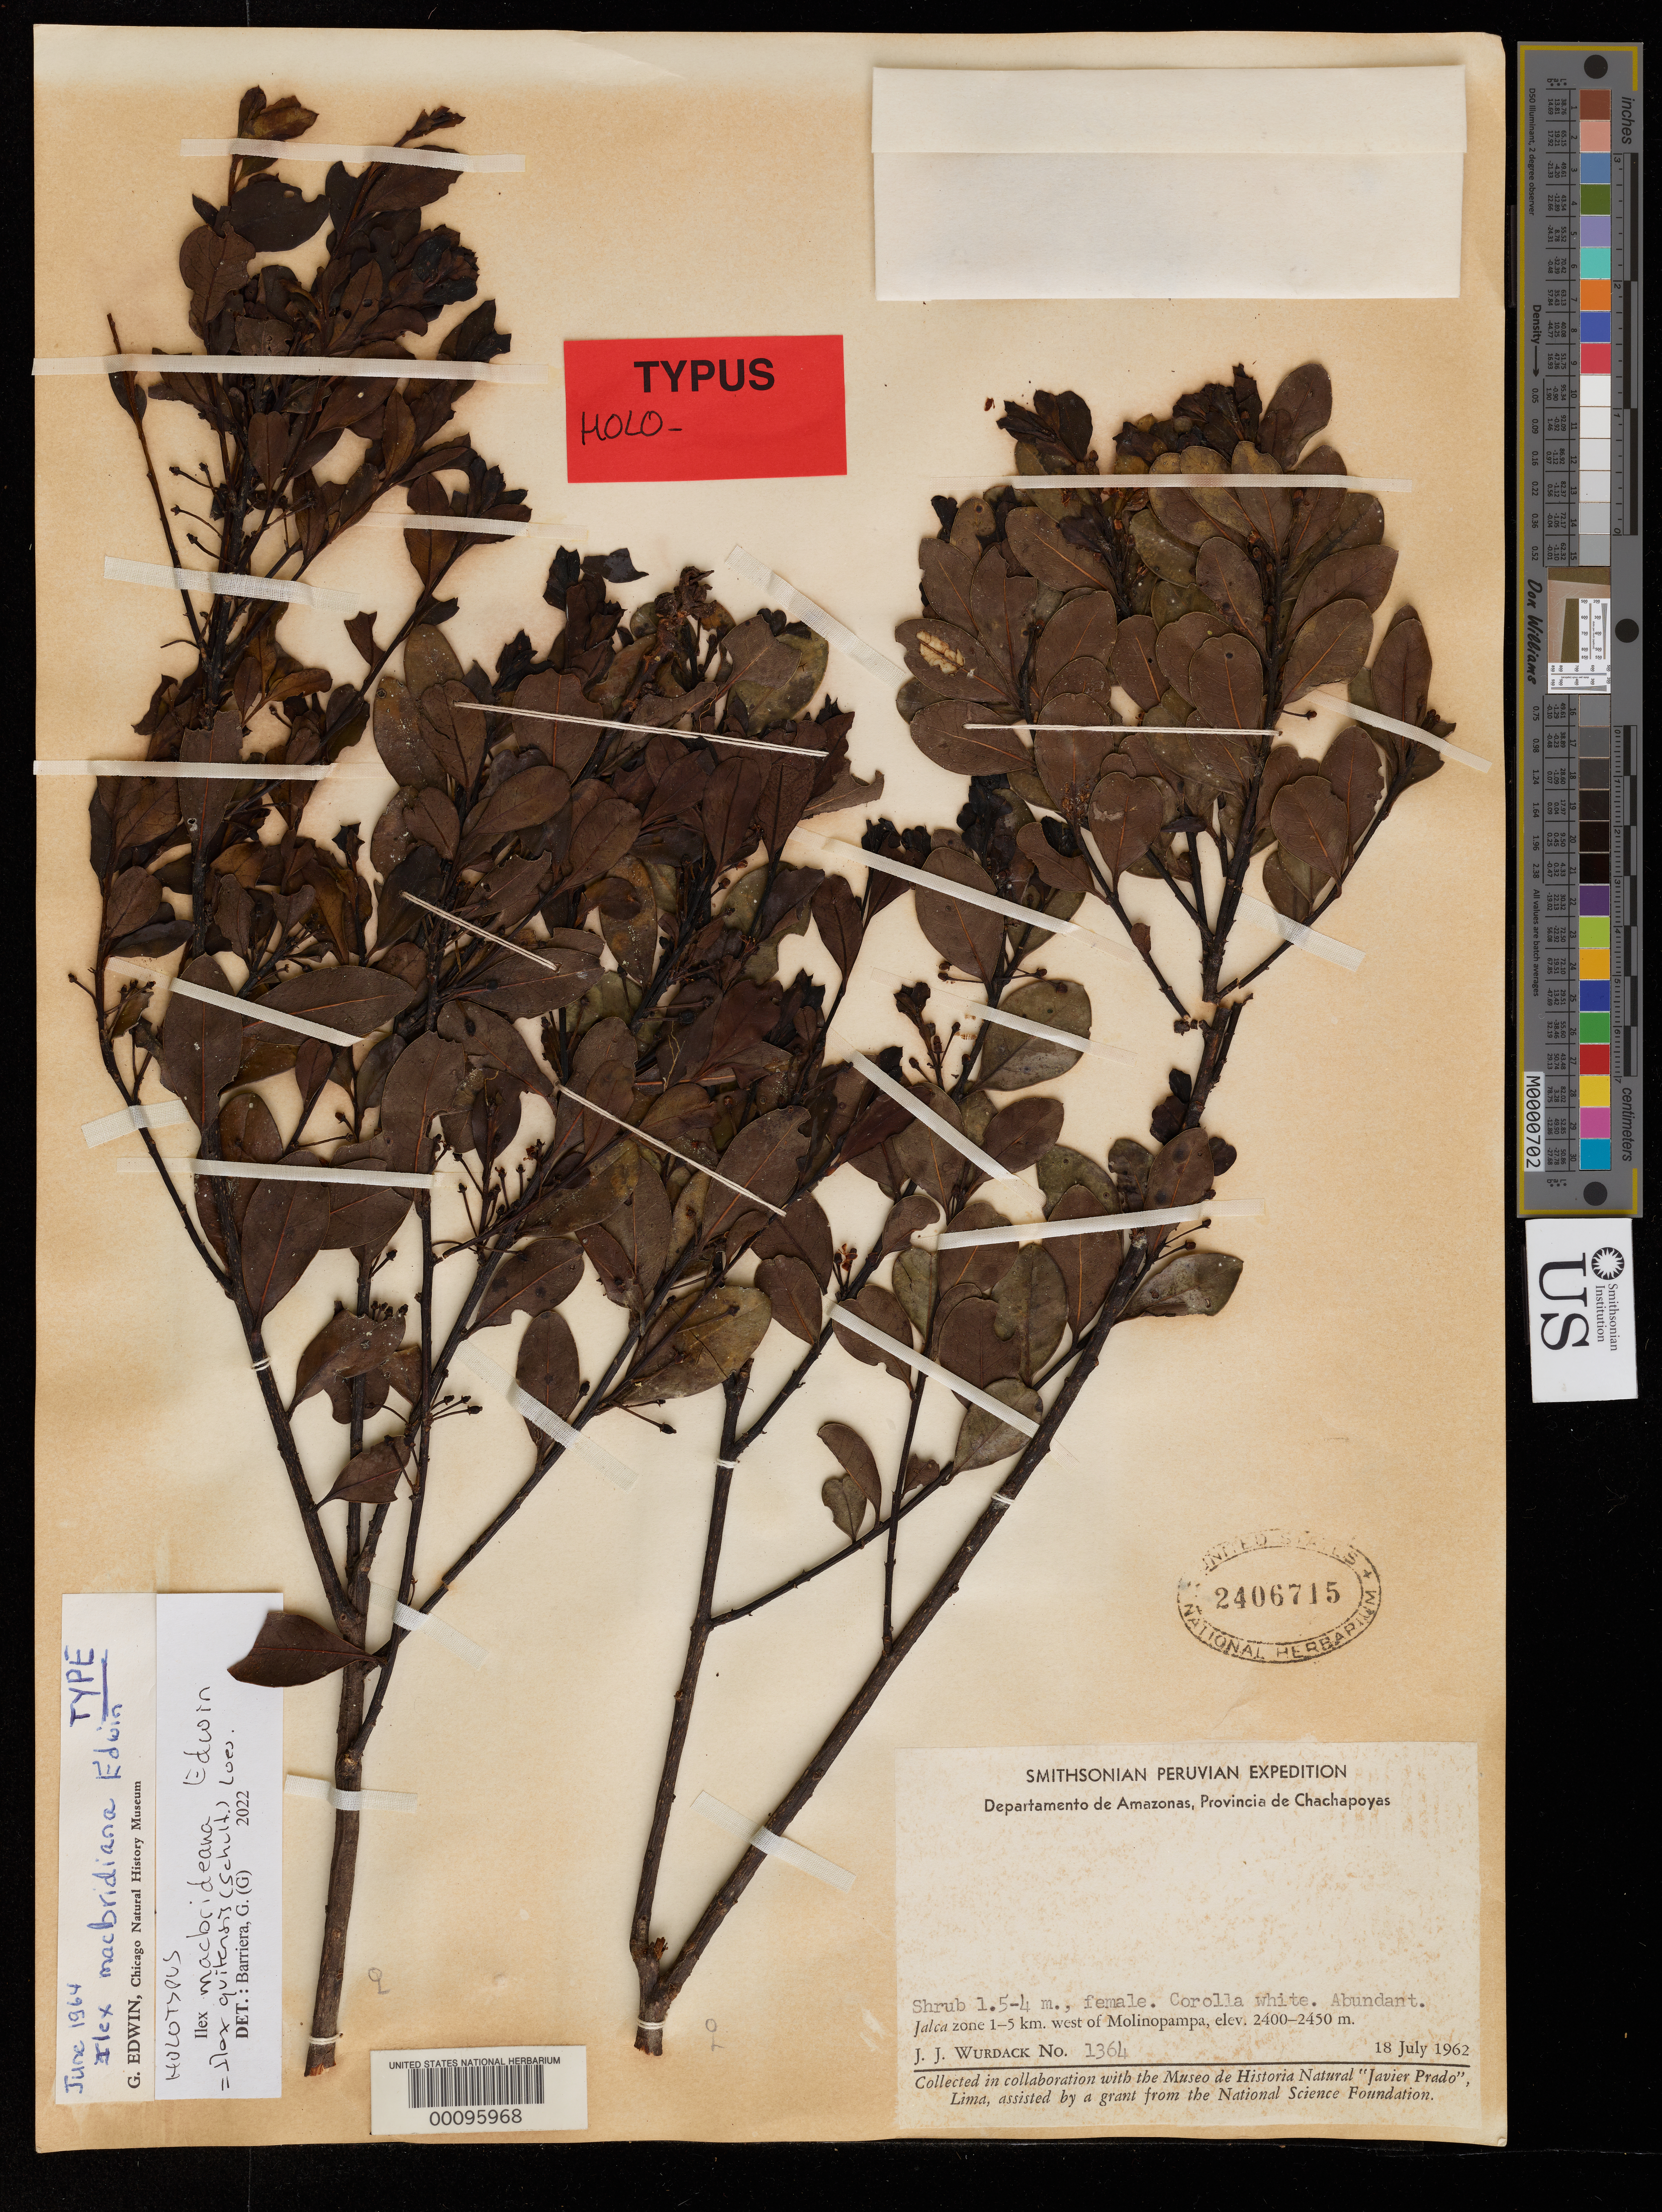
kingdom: Plantae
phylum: Tracheophyta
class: Magnoliopsida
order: Aquifoliales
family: Aquifoliaceae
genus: Ilex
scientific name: Ilex macbrideana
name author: Edwin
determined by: Barriera, Gabrielle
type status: Holotype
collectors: J. J. Wurdack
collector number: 1364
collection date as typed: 18 Jul 1962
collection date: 1962-07-18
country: Peru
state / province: Amazonas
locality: Molinopampa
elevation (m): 2400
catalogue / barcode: US 2406715